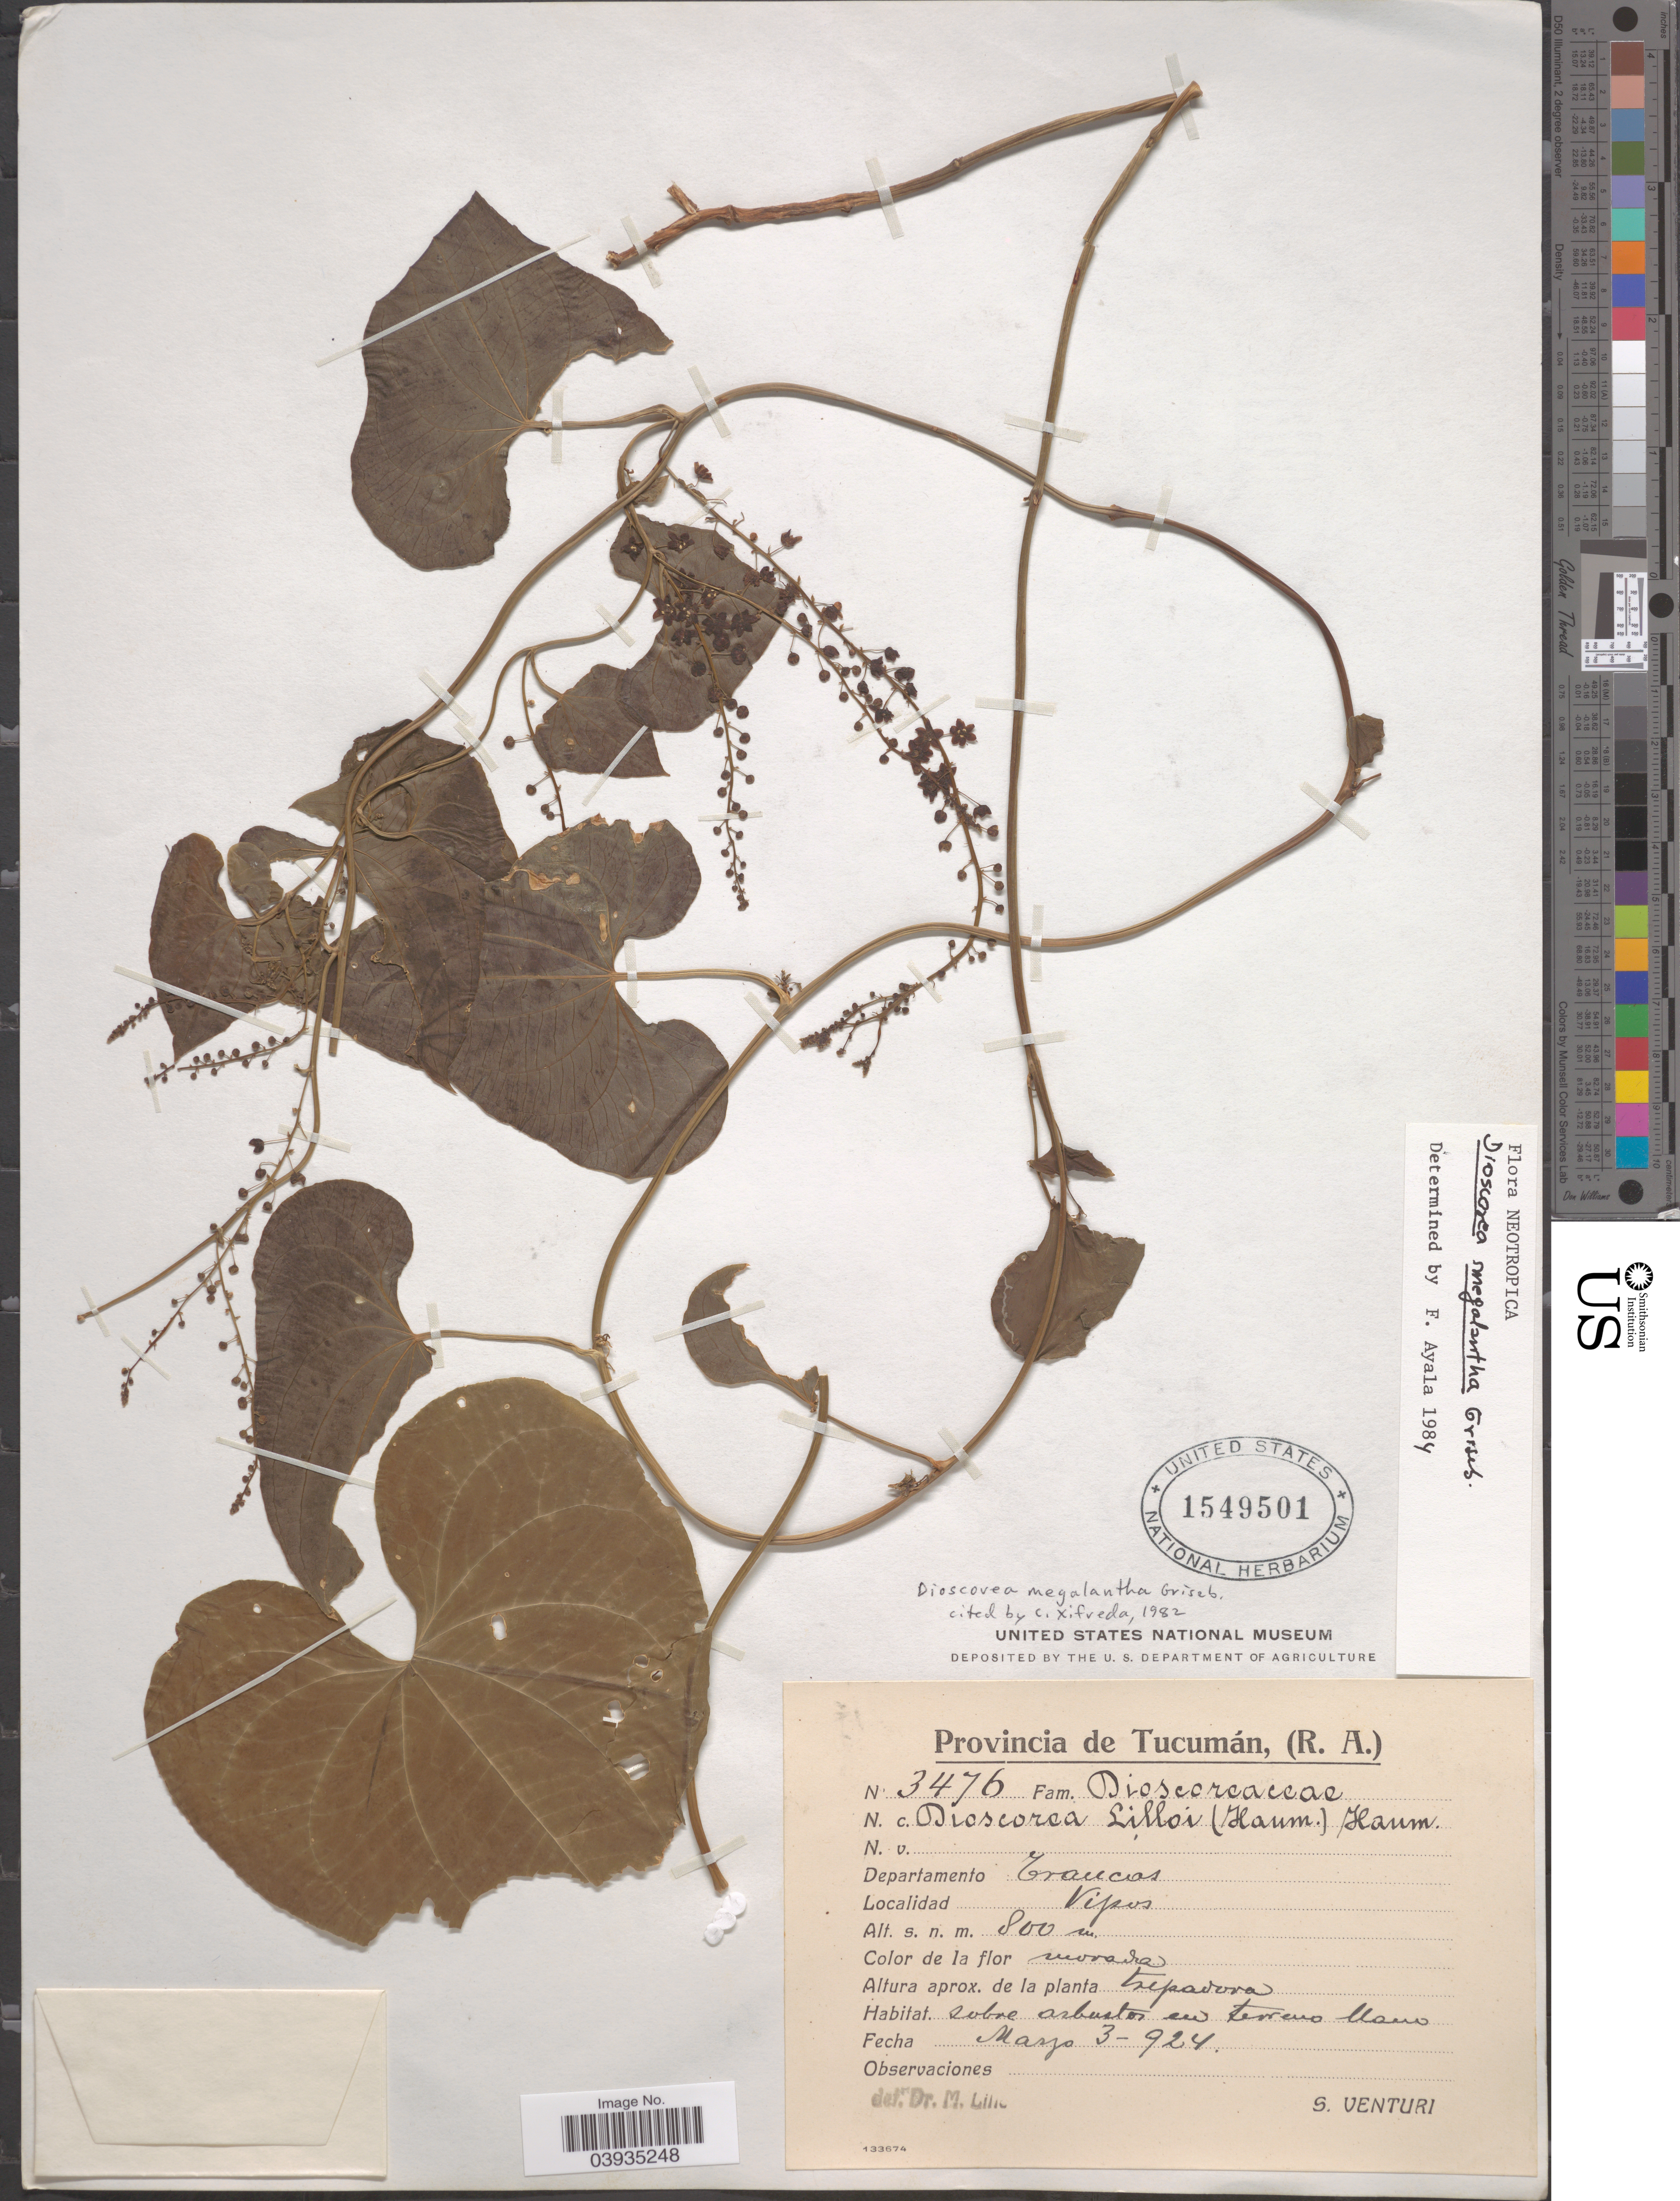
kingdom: Plantae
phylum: Tracheophyta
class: Liliopsida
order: Dioscoreales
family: Dioscoreaceae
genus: Dioscorea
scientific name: Dioscorea megalantha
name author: Griseb.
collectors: S. Venturi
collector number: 3476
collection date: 1924-03-03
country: Argentina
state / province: Tucuman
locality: Departamento Trancas. Vipos.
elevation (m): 800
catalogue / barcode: US 1549501